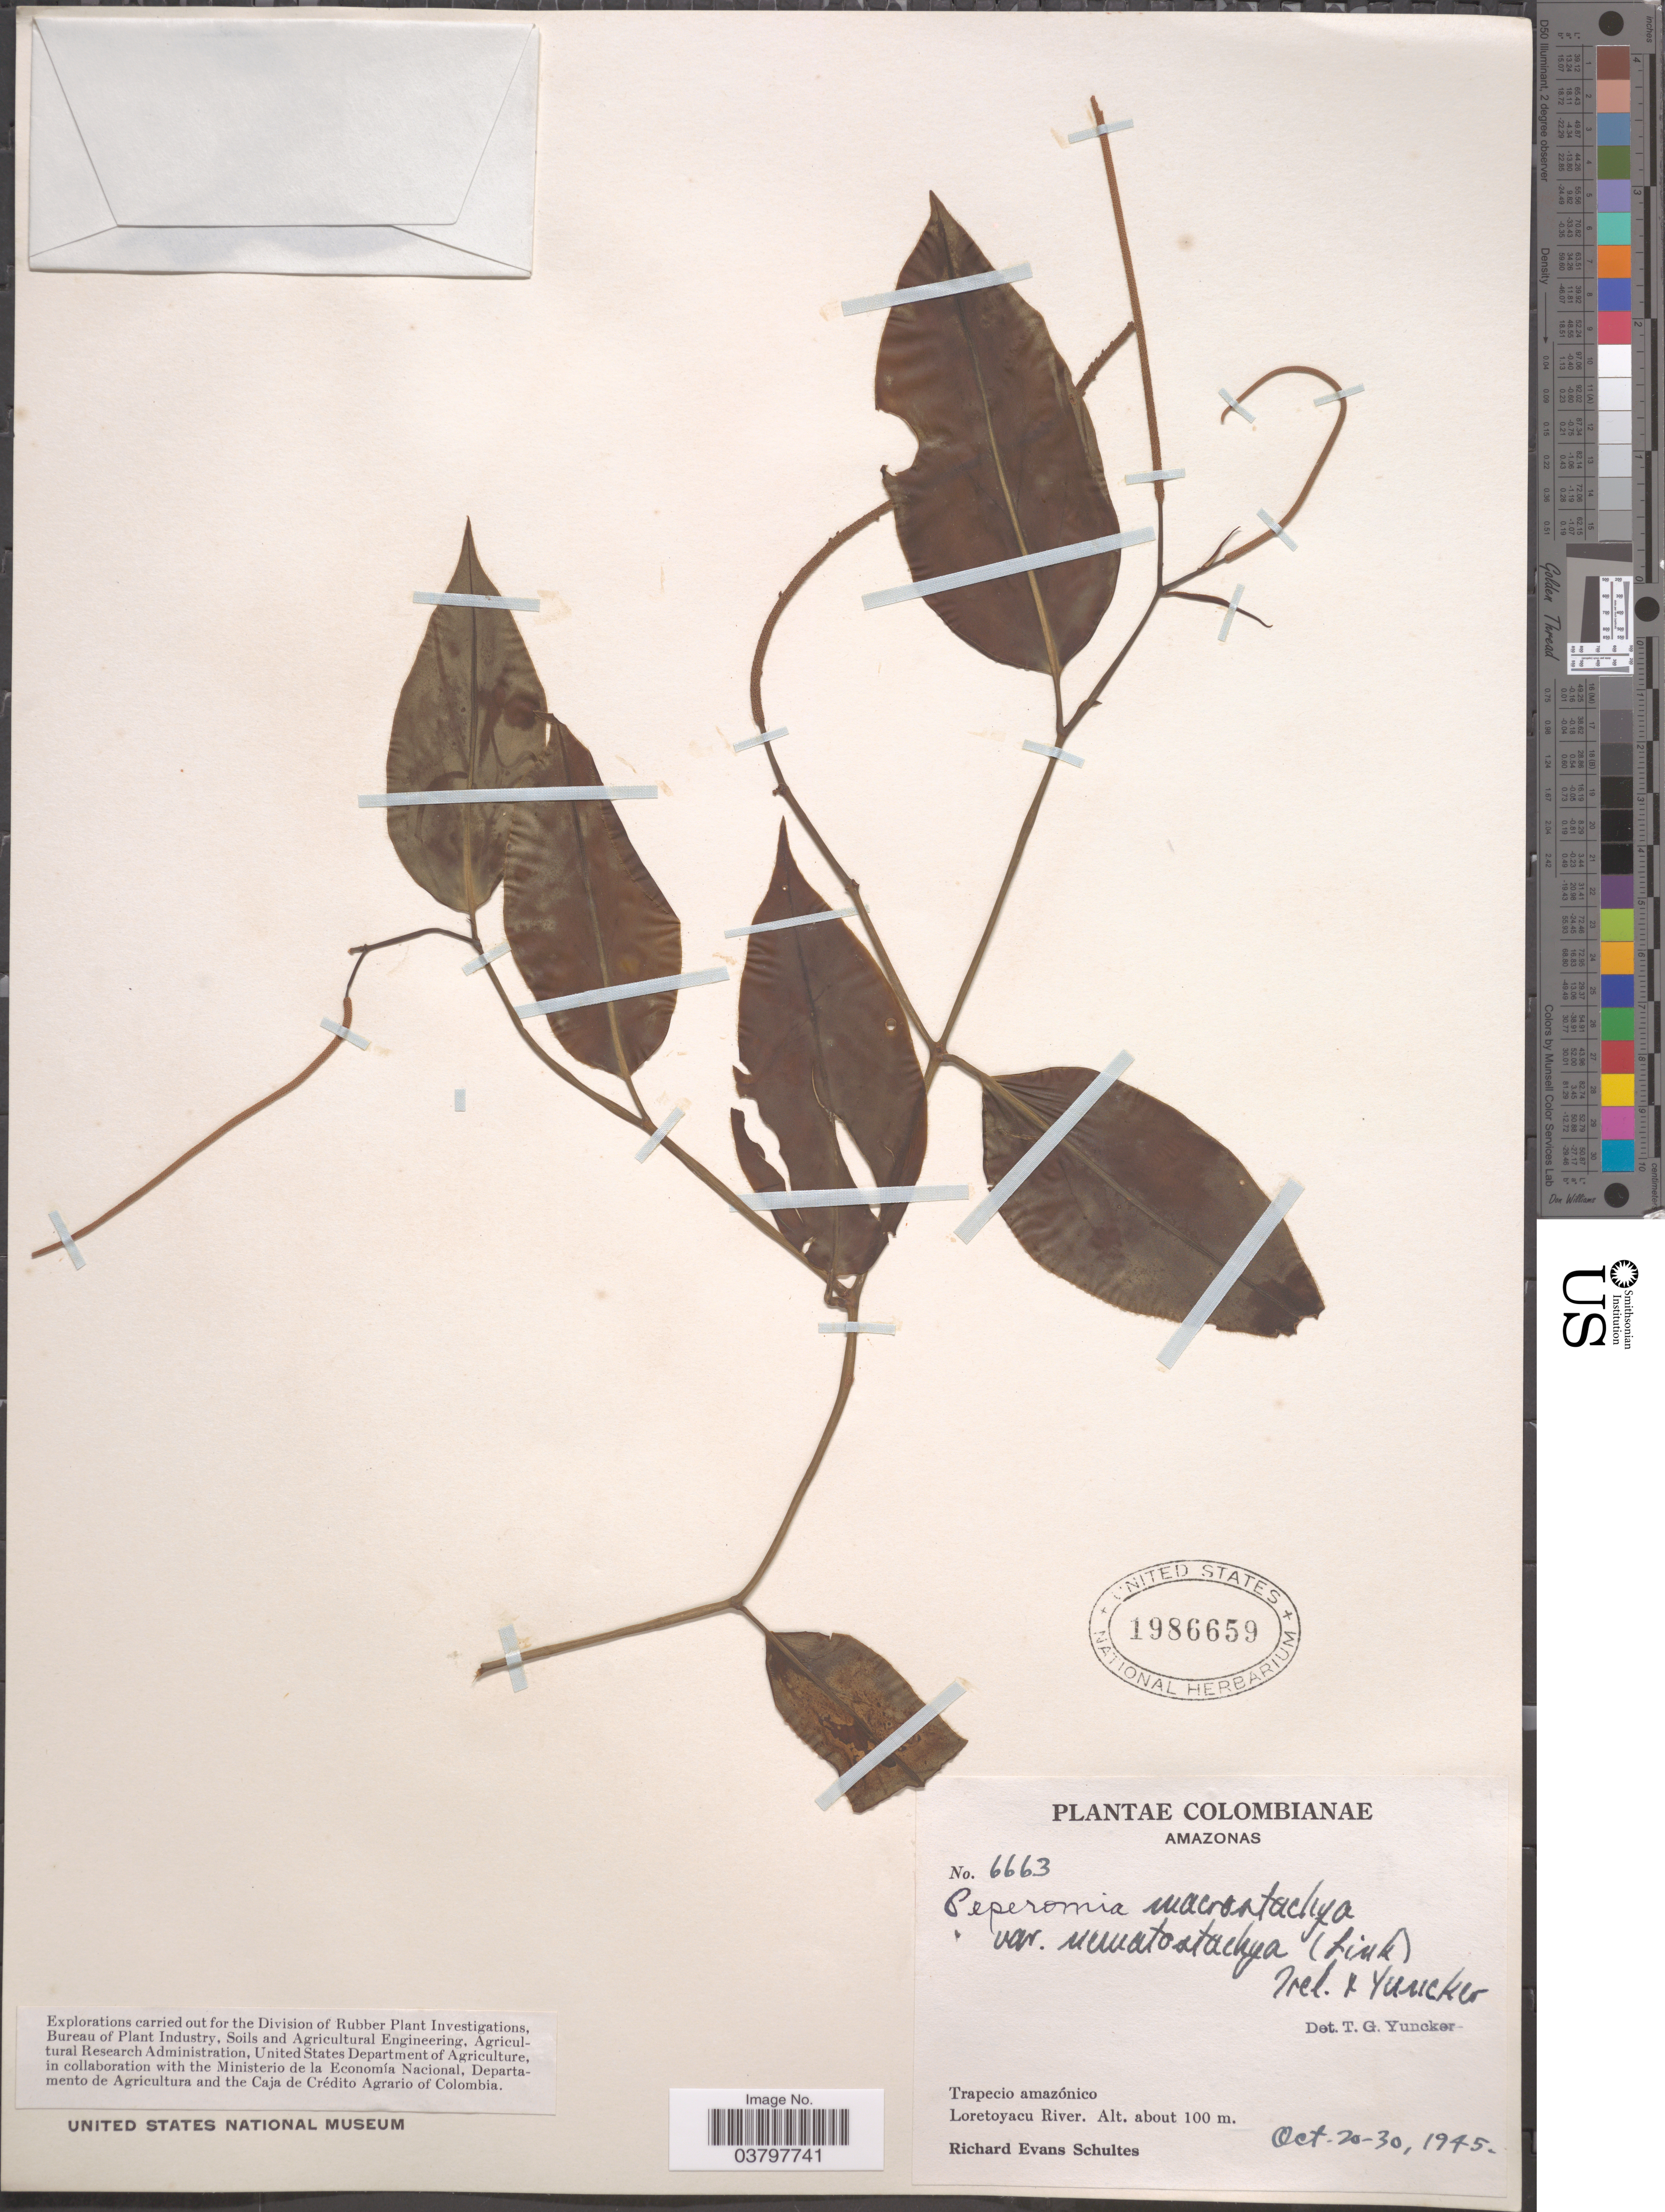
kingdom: Plantae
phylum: Tracheophyta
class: Magnoliopsida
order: Piperales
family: Piperaceae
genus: Peperomia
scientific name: Peperomia macrostachya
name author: (Vahl) A. Dietr.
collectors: R. E. Schultes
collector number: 6663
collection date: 1945-10-20/1945-10-30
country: Colombia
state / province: Amazônas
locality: Trapecio Amazónico. Loretoyacu River.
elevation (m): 100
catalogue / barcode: US 1986659